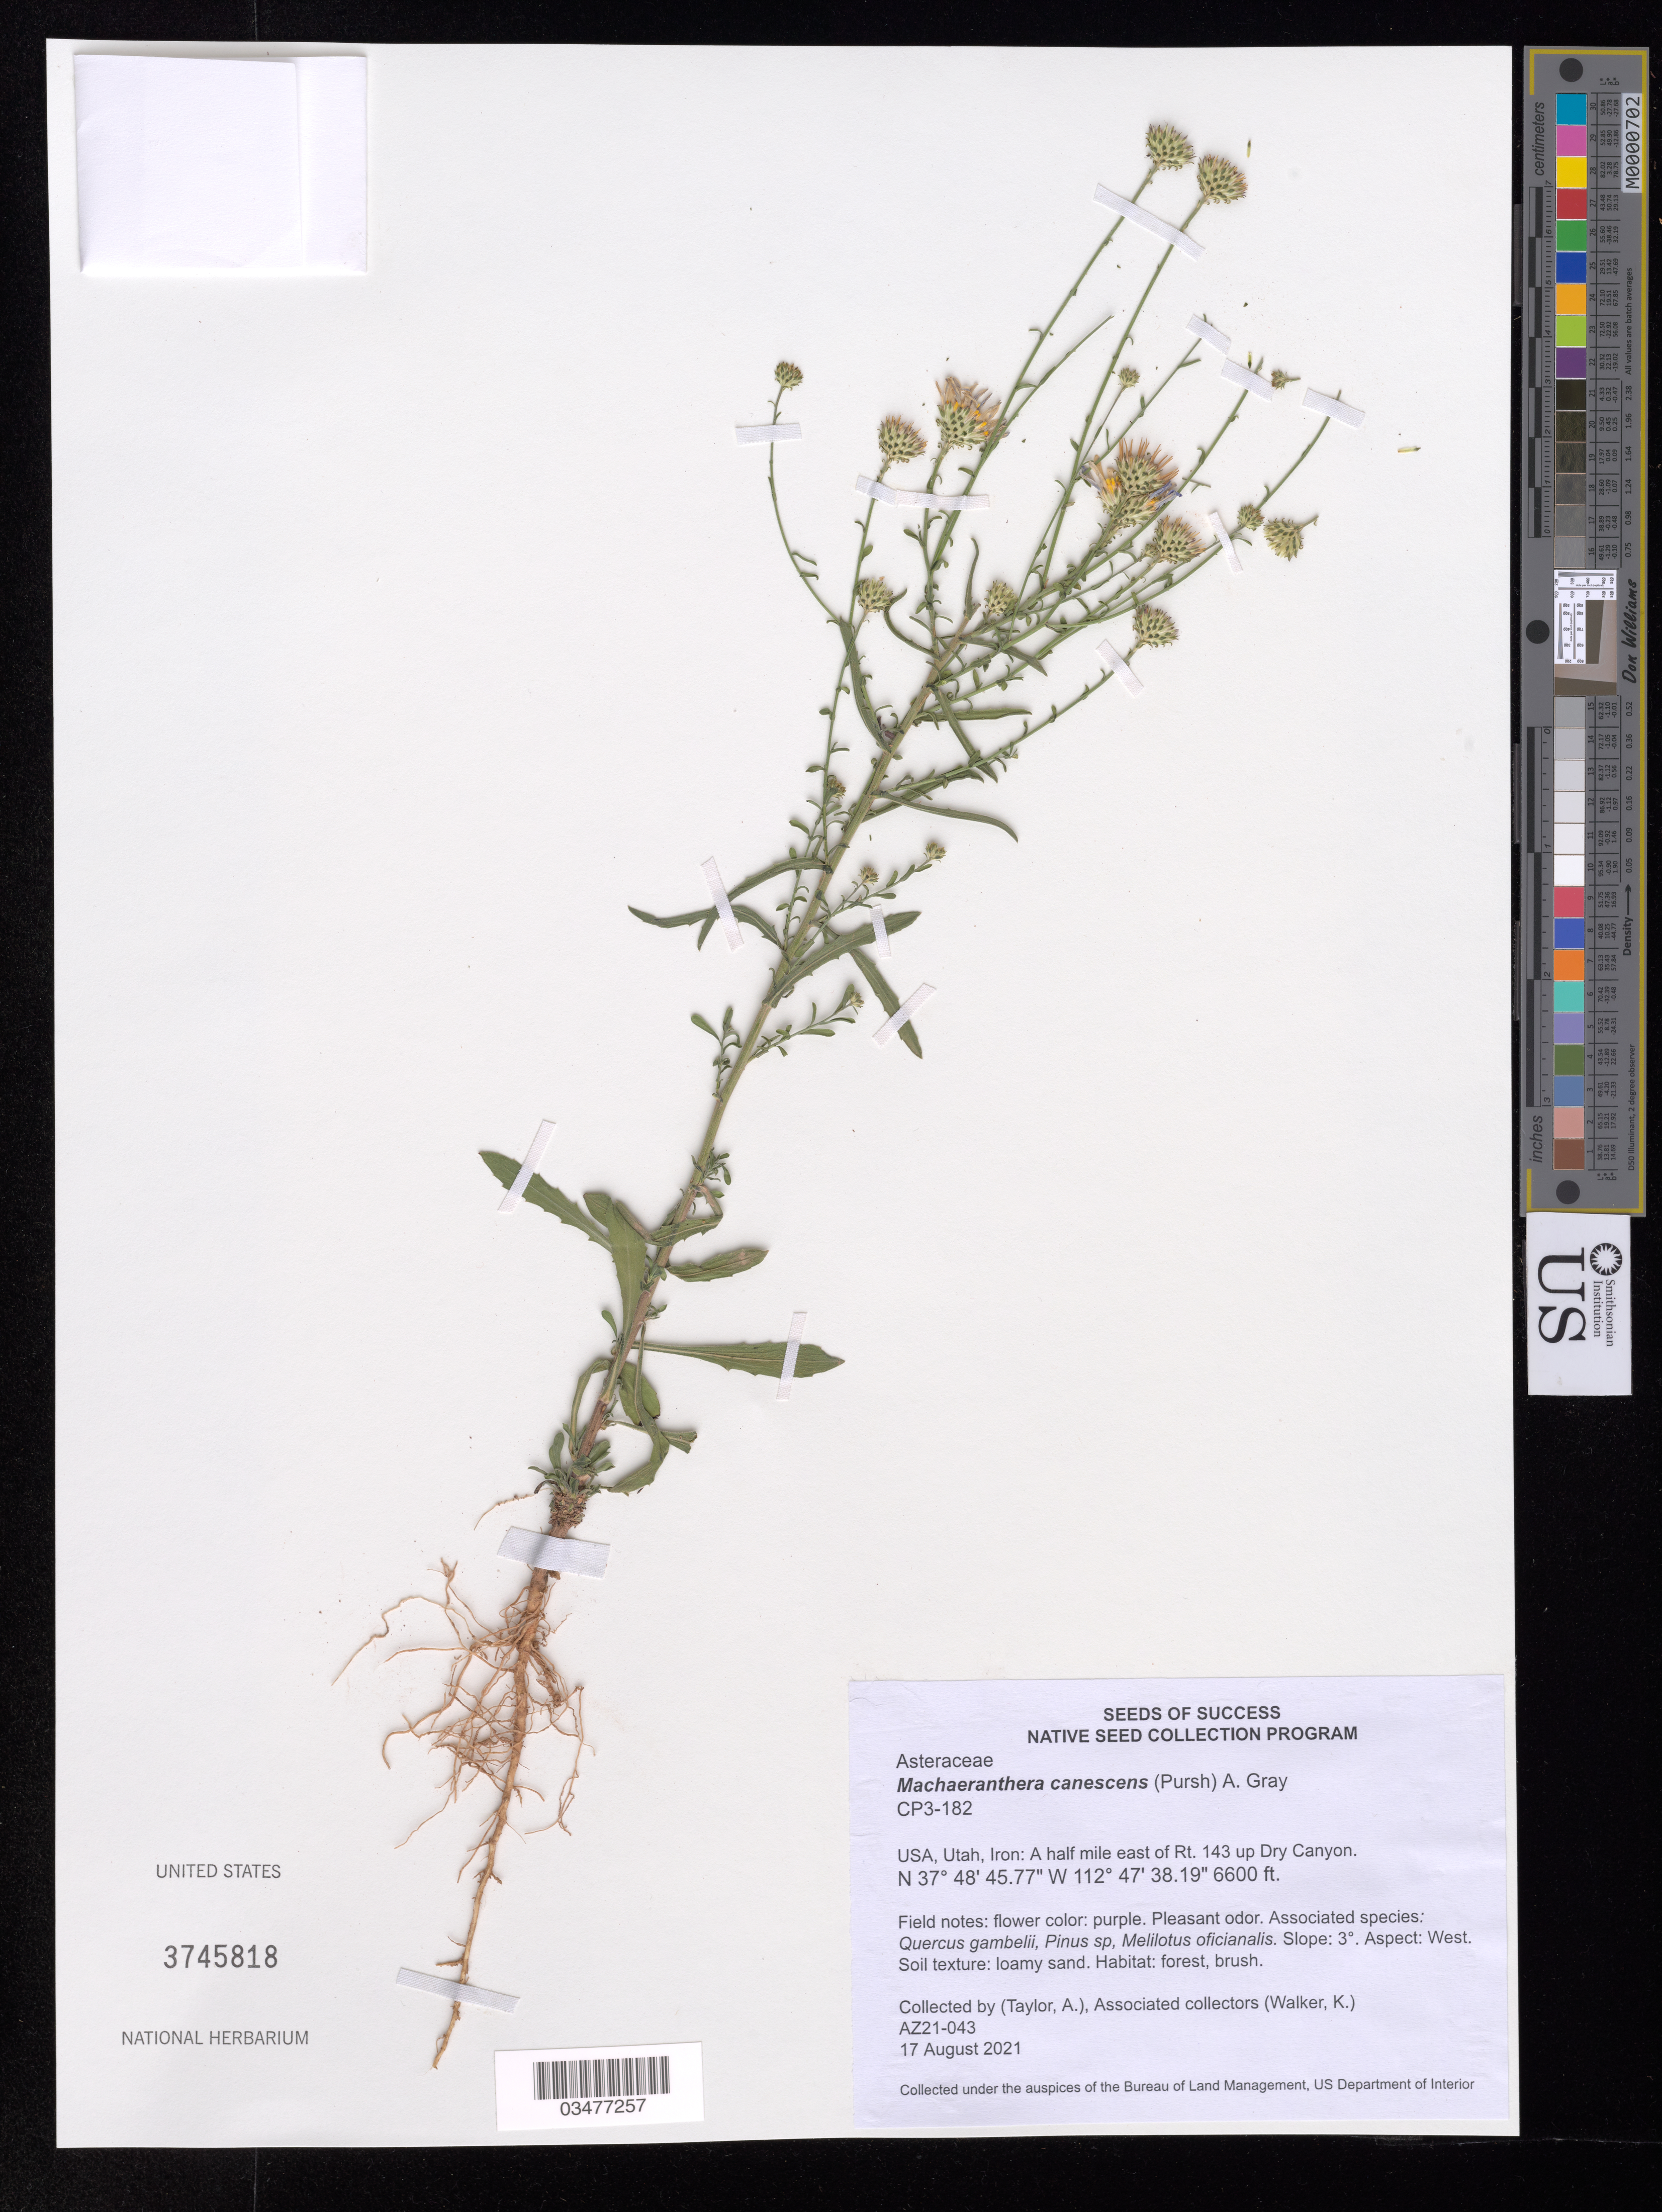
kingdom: Plantae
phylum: Tracheophyta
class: Magnoliopsida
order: Asterales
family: Asteraceae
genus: Machaeranthera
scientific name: Machaeranthera canescens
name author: (Pursh) A. Gray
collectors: A. Taylor & K. Walker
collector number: AZ21-043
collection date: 2021-08-17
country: United States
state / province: Utah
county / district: Iron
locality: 0.5 mi. E of Rt. 143 up Dry Canyon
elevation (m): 2012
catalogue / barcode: US 3745818